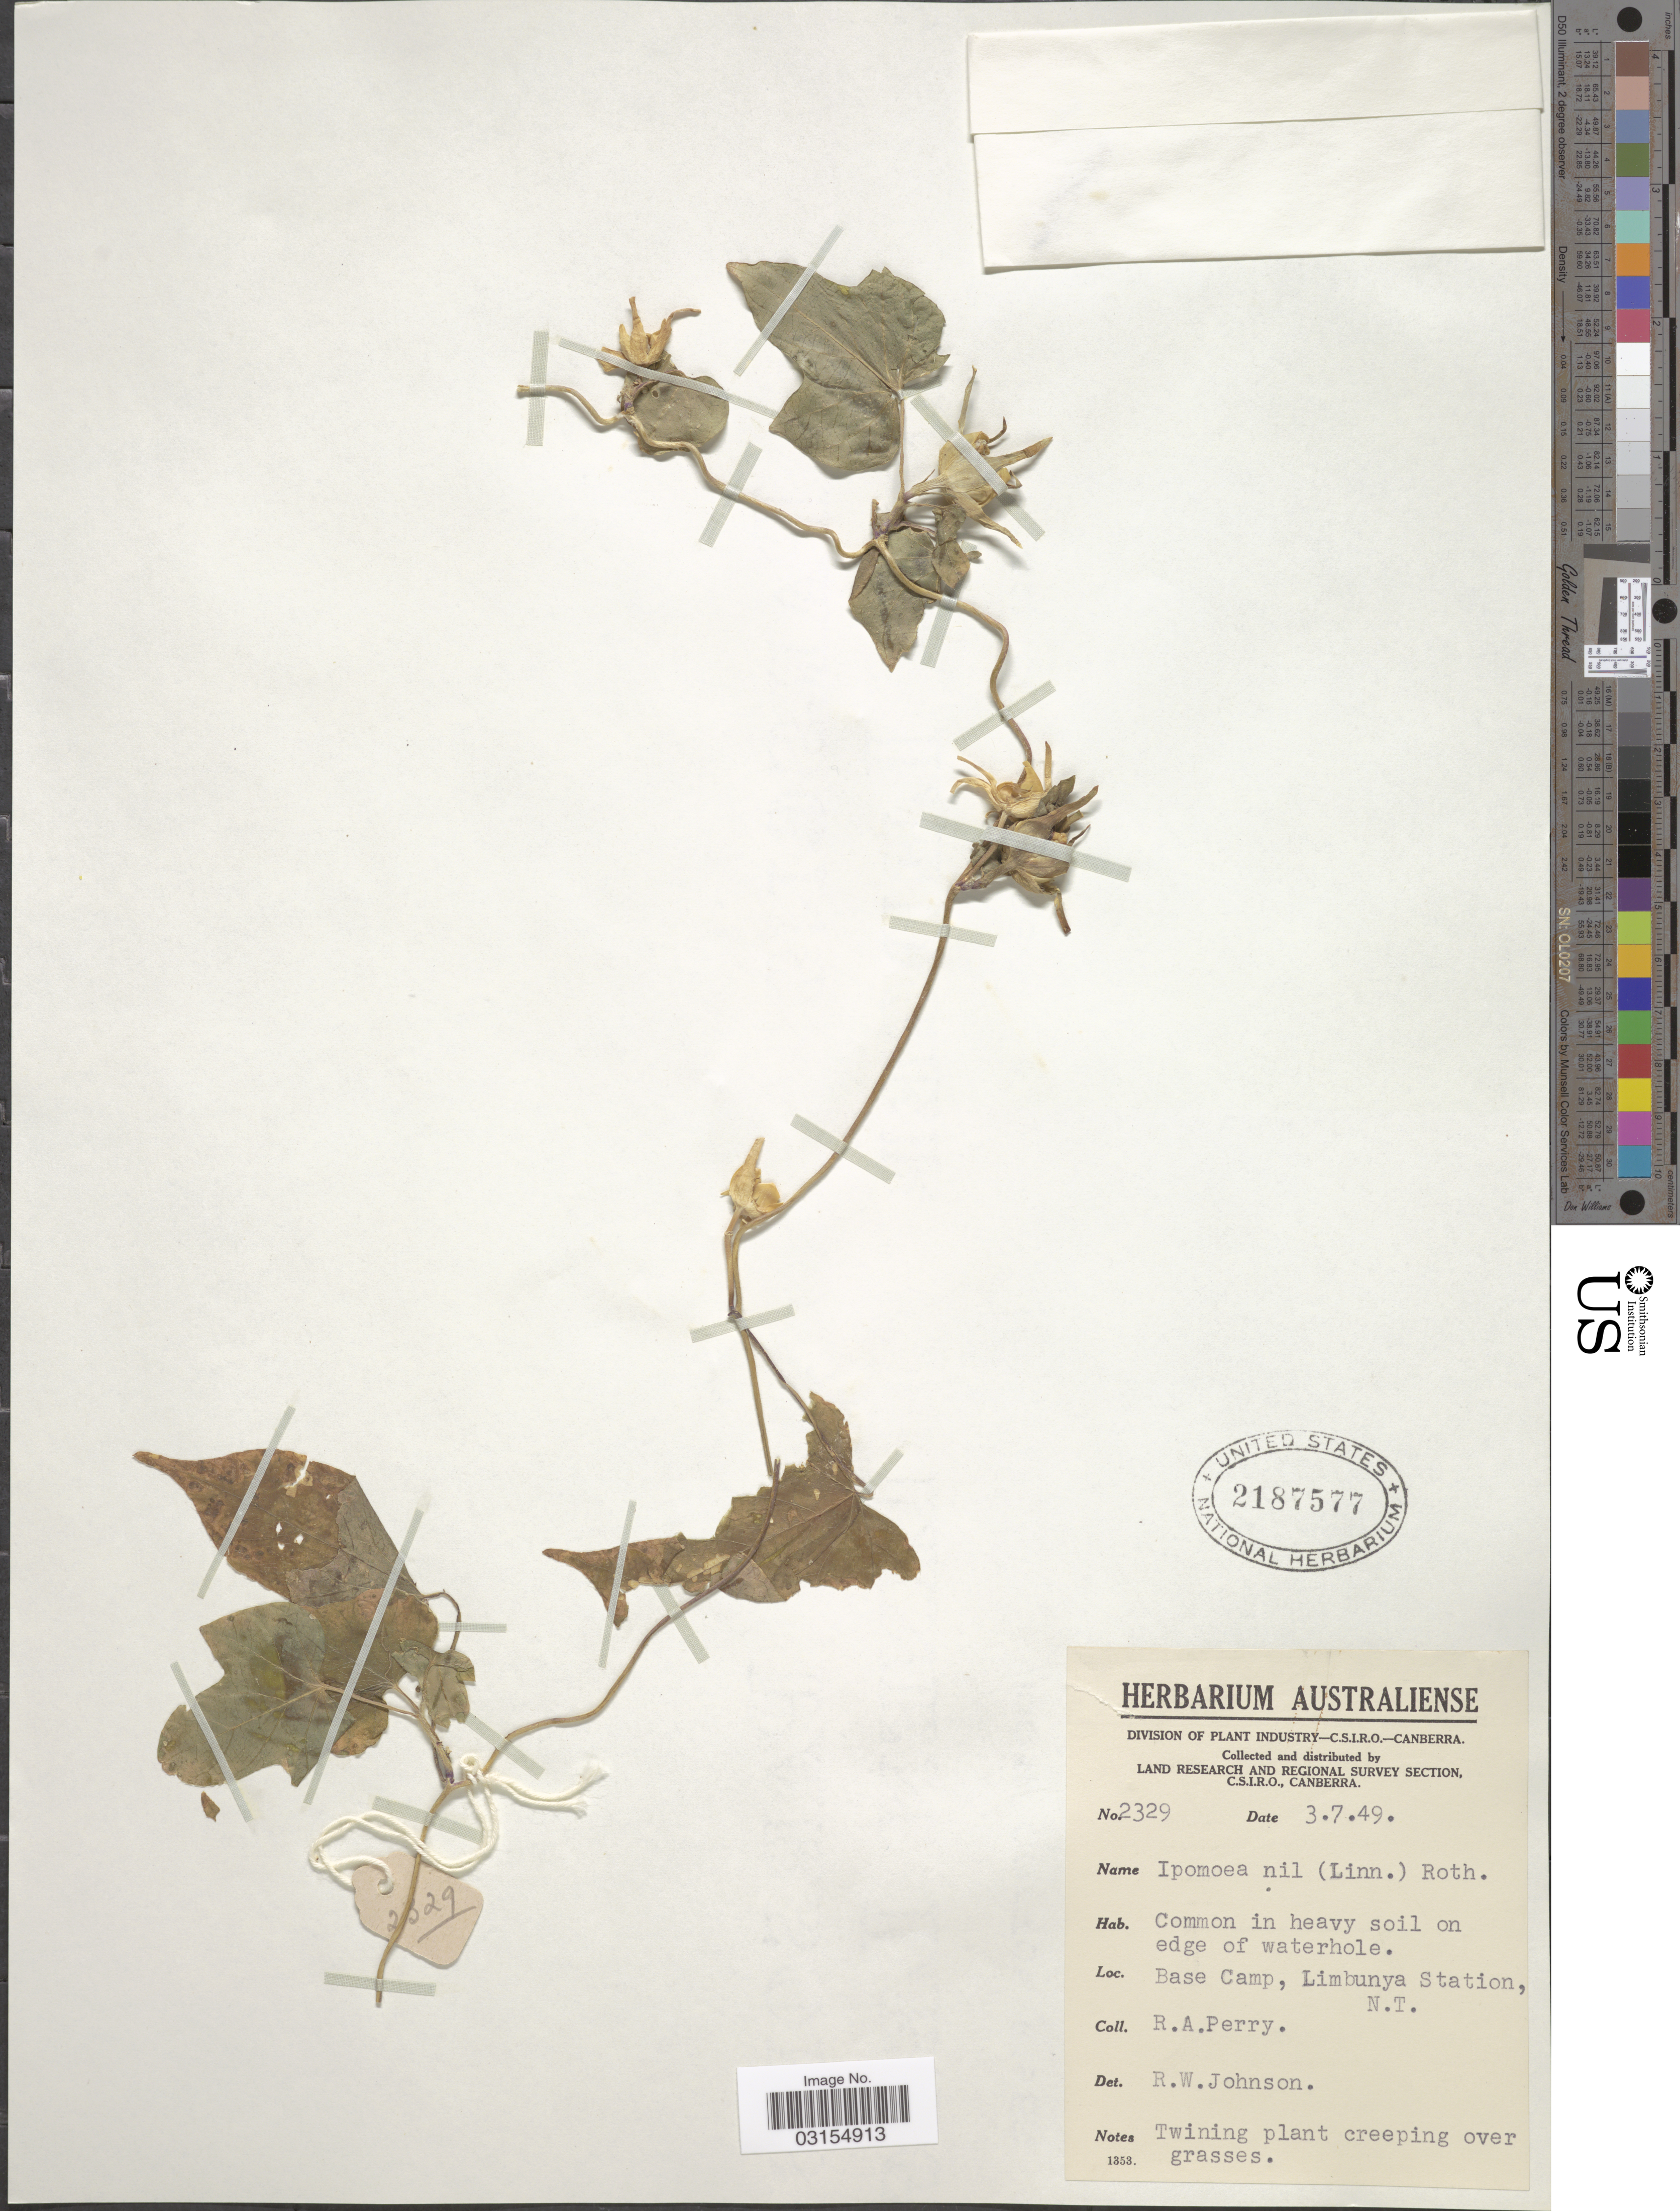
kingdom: Plantae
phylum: Tracheophyta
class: Magnoliopsida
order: Solanales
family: Convolvulaceae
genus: Ipomoea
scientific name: Ipomoea nil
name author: (L.) Roth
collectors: A. Perry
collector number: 2329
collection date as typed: Transcribed d/m/y: 3/7/49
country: Australia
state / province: Northern Territory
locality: Base Camp, Limbunya Station, N.T.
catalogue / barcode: US 2187577